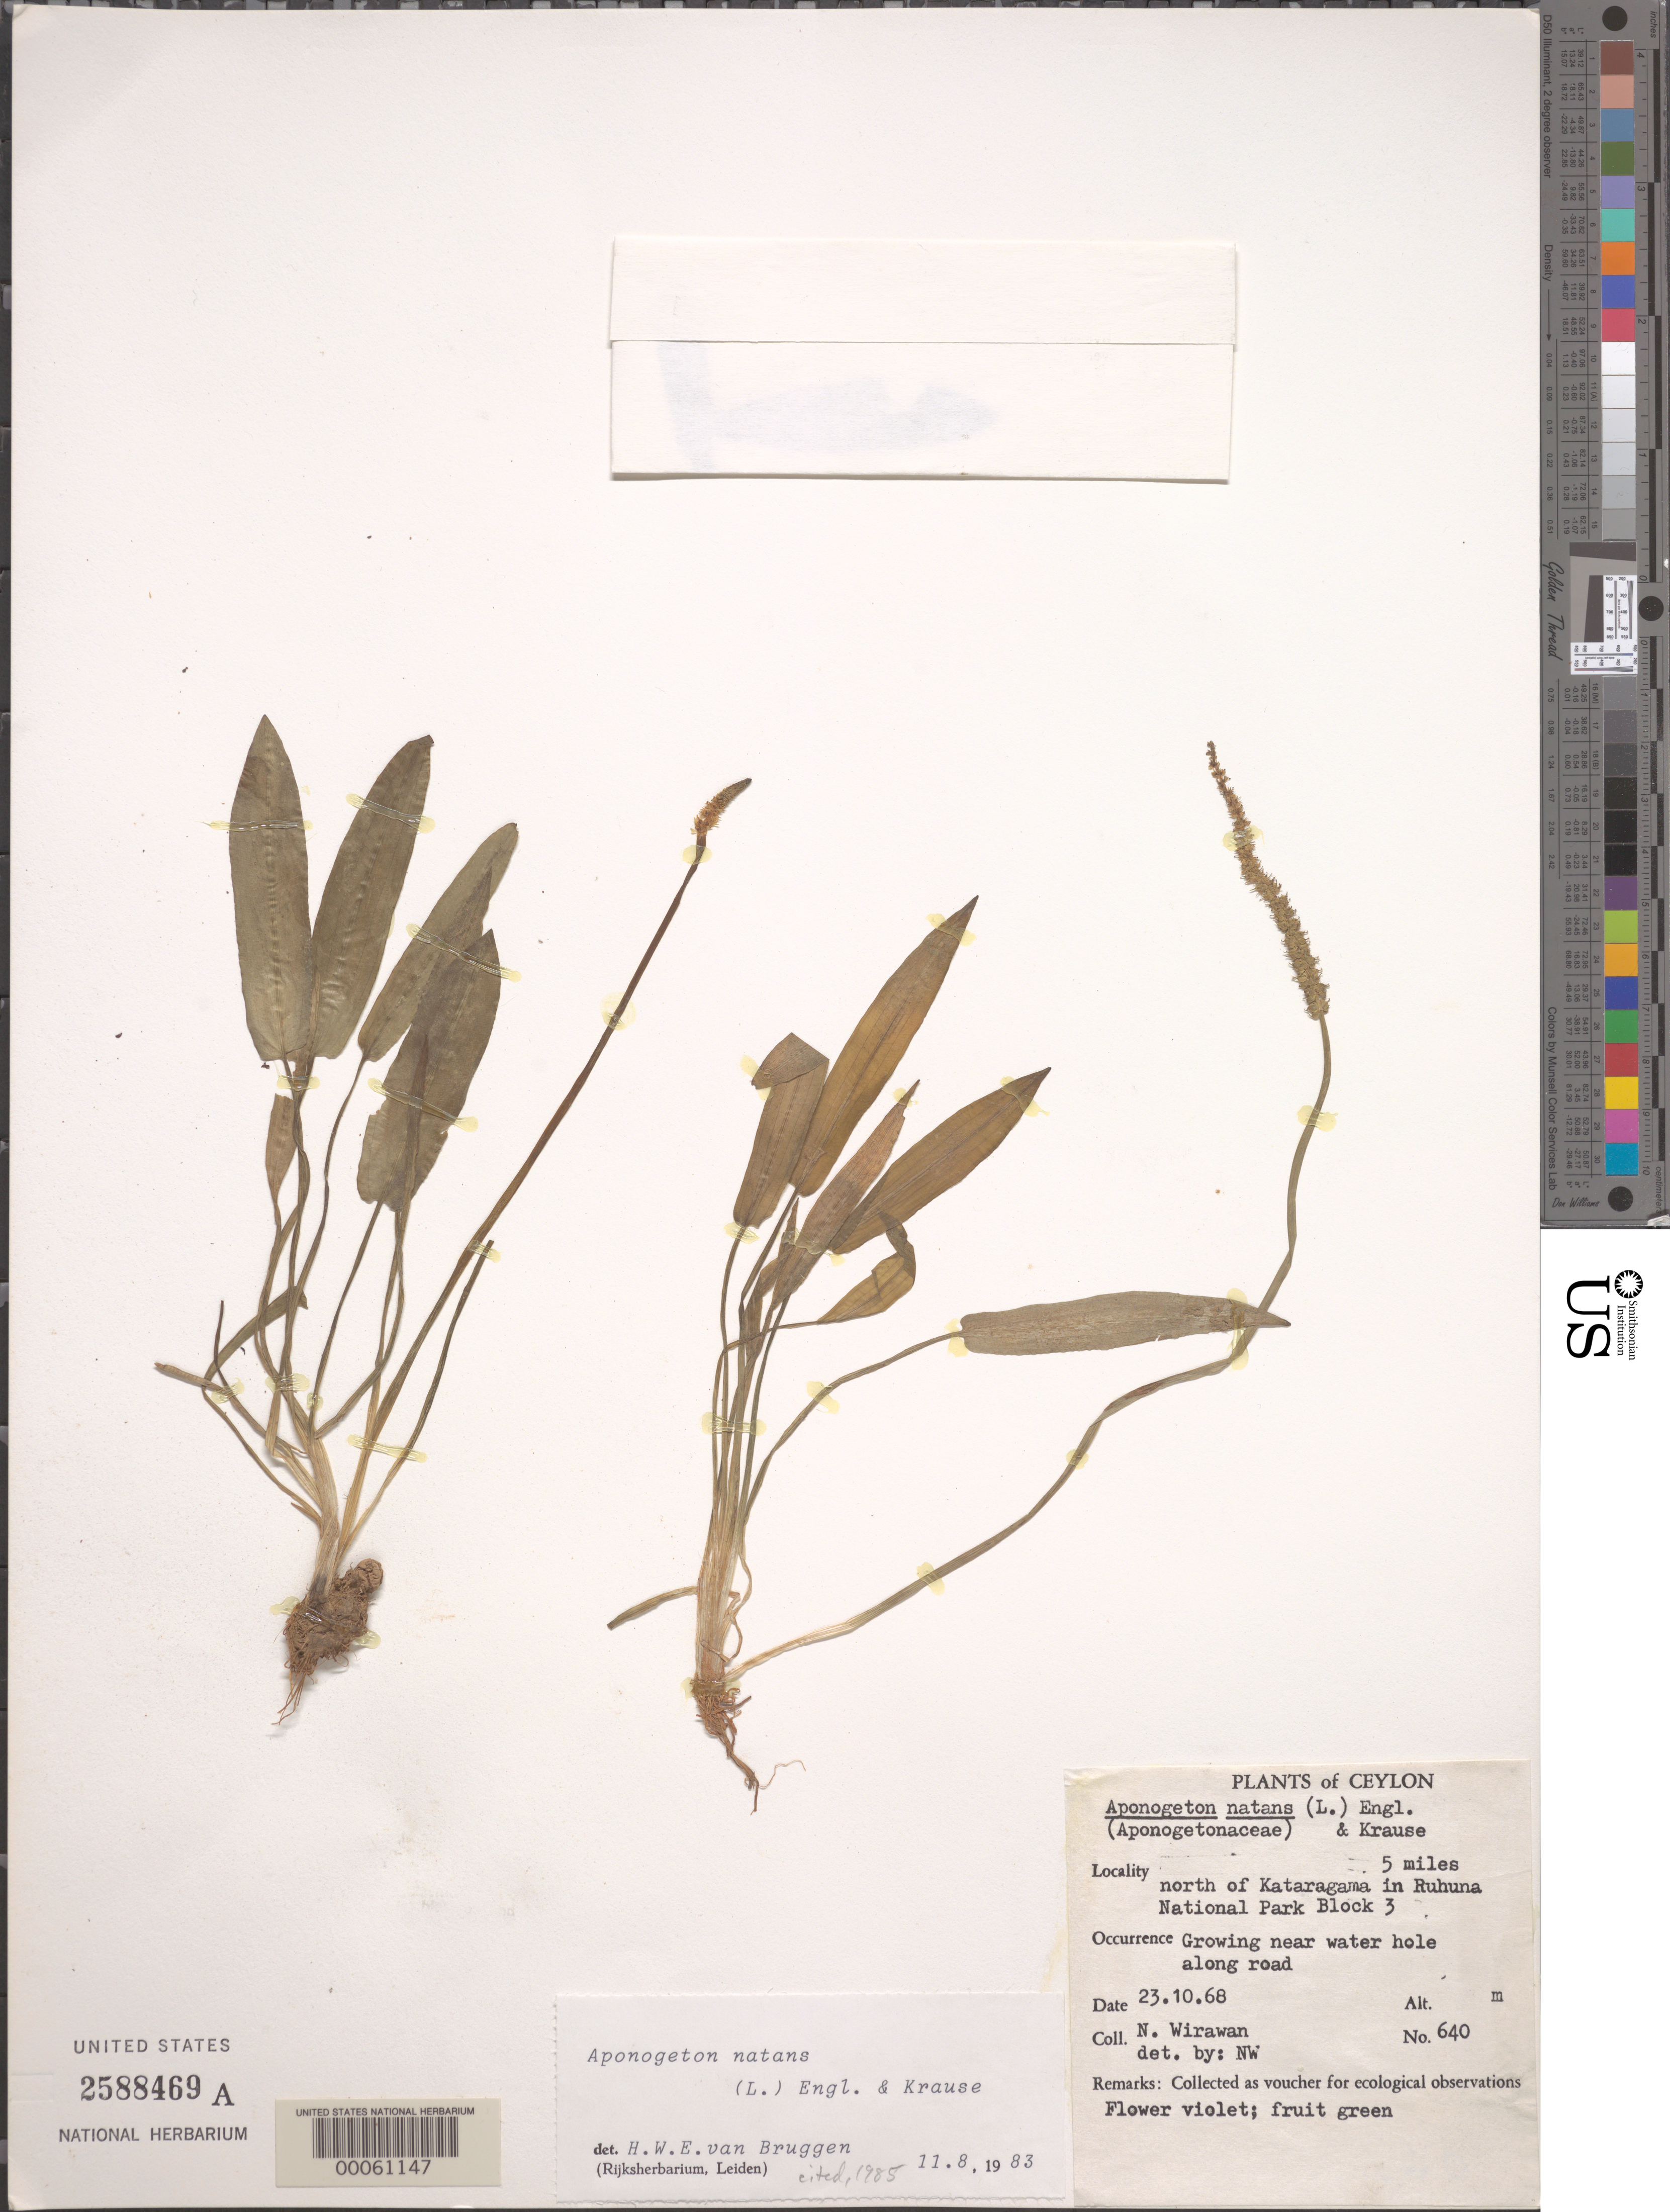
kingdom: Plantae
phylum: Tracheophyta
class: Liliopsida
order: Alismatales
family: Aponogetonaceae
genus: Aponogeton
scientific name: Aponogeton natans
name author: Engl. & K. Krause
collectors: N. Wirawan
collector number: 640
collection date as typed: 23 Sep 1968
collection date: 1968-09-23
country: Sri Lanka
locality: N of kataragama national park block 3.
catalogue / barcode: US 2588469